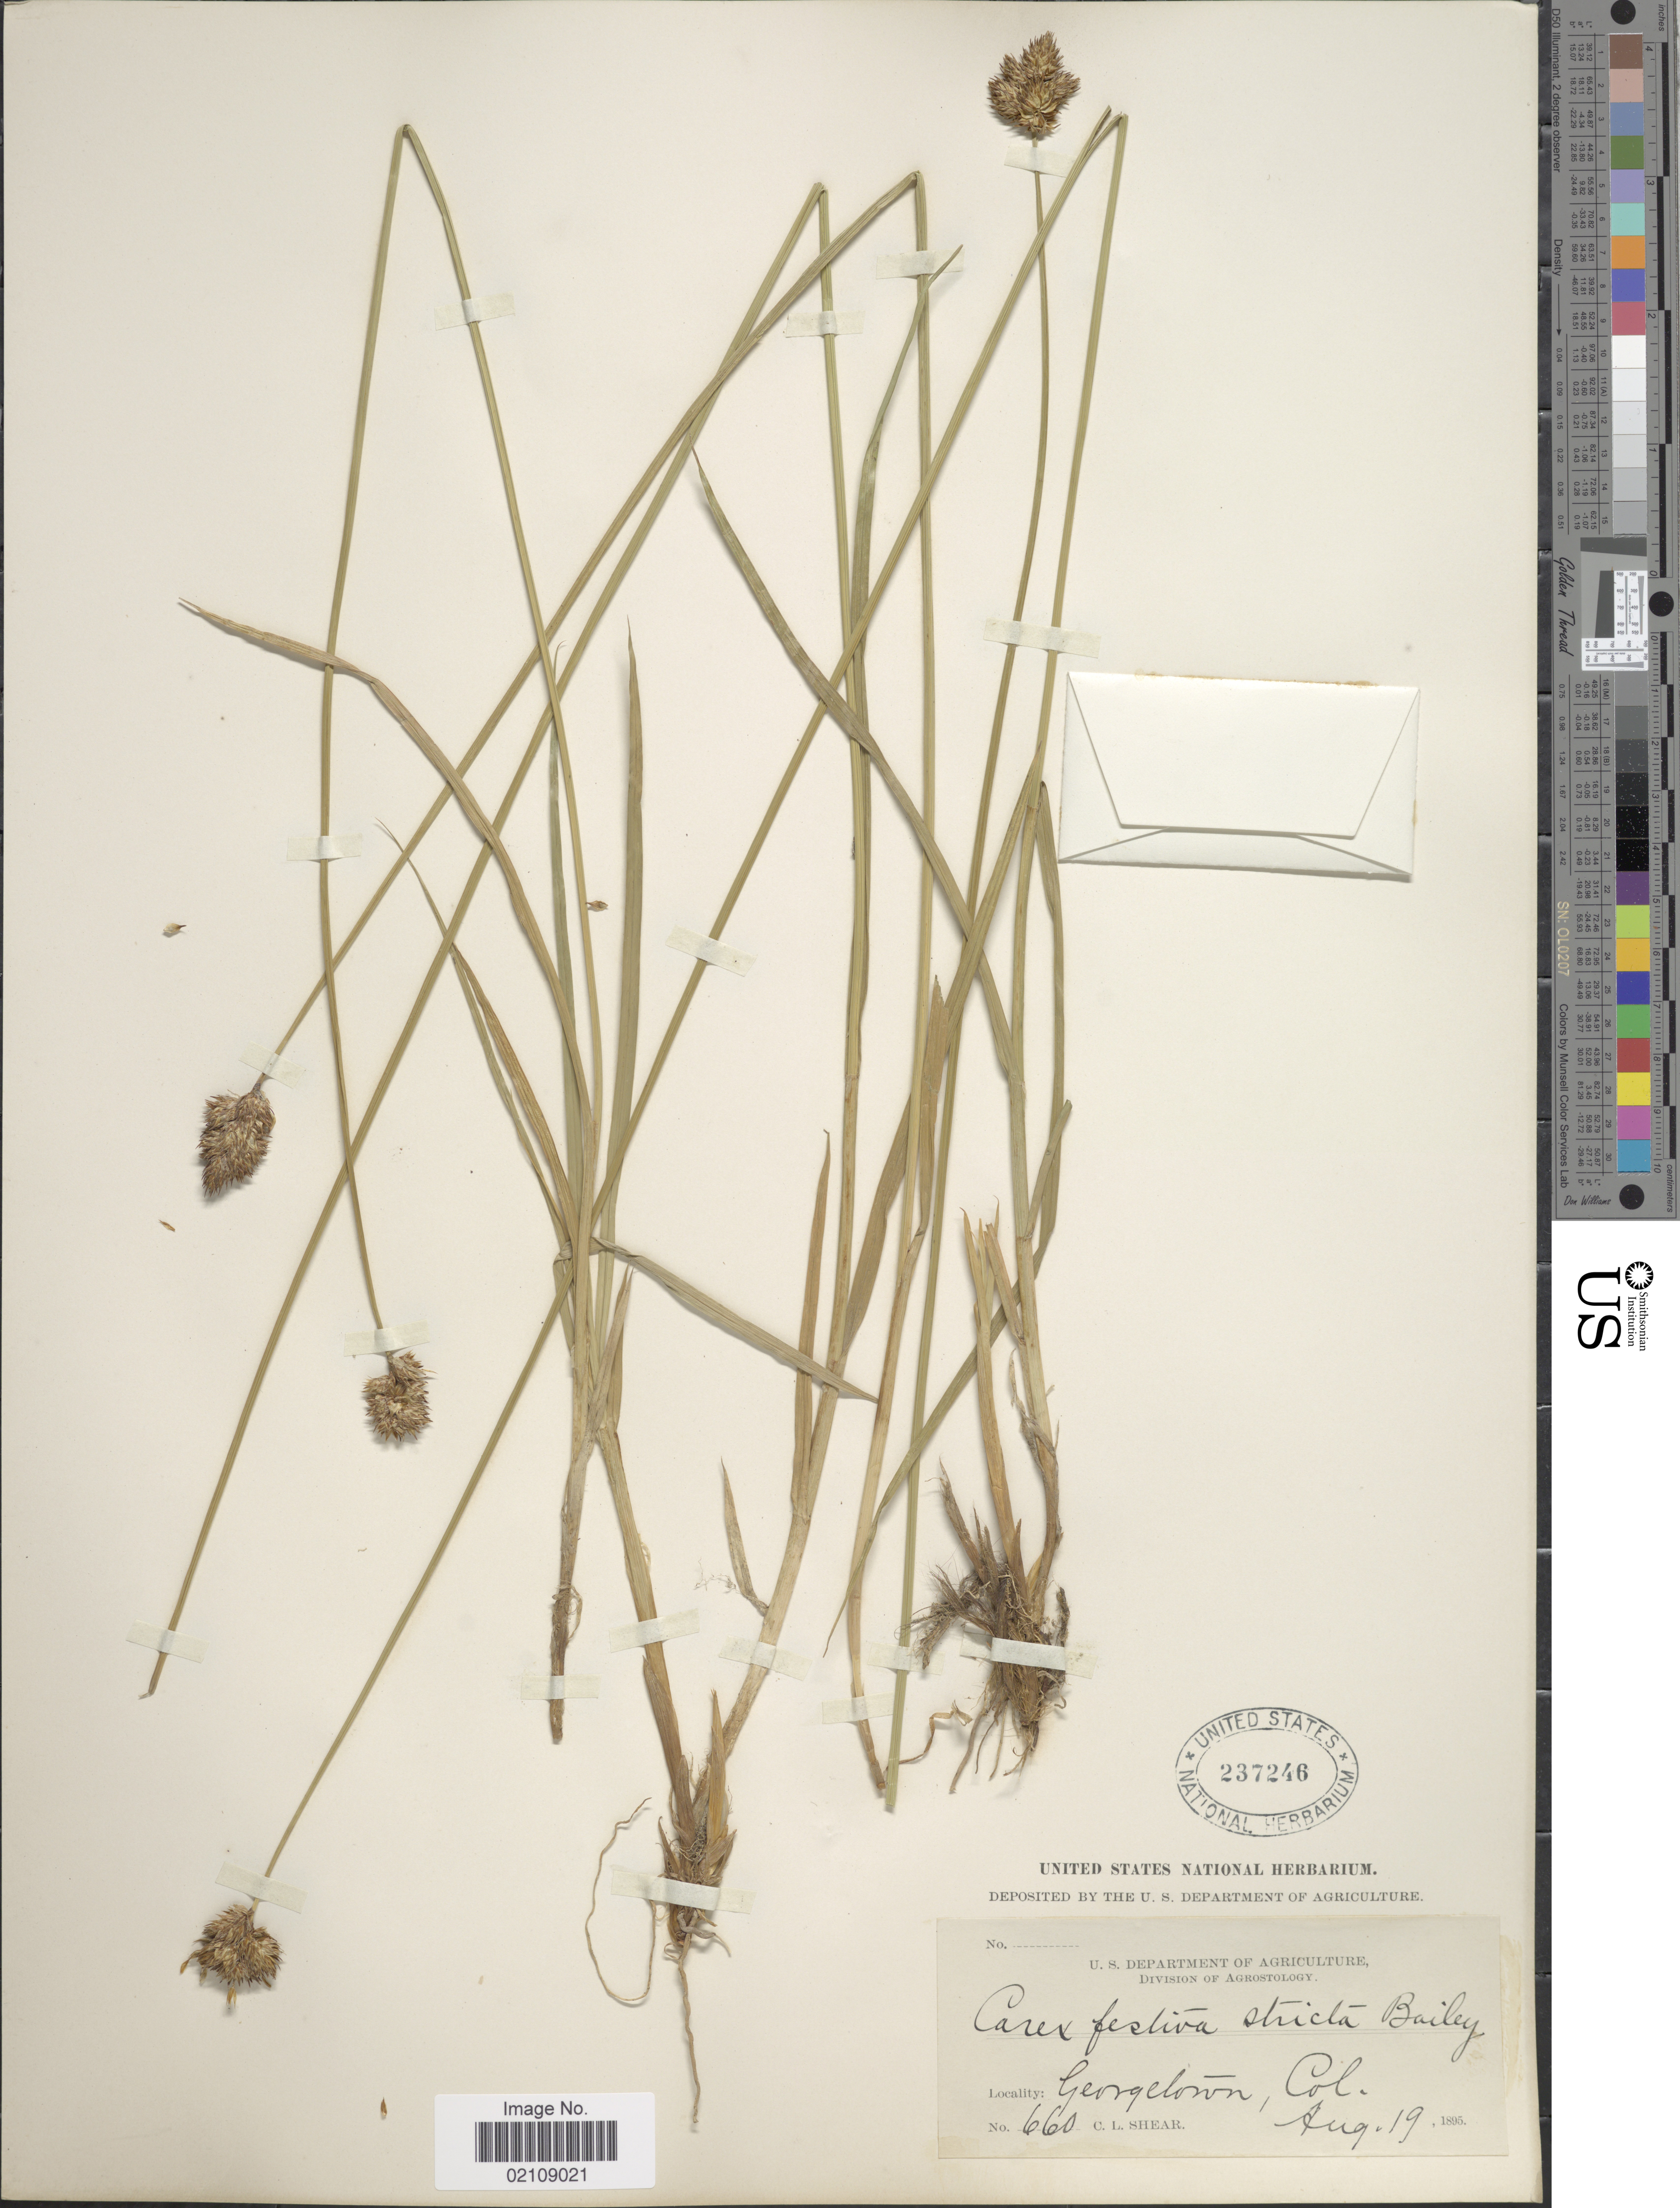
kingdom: Plantae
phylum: Tracheophyta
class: Liliopsida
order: Poales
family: Cyperaceae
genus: Carex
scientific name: Carex festiva var. stricta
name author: L.H. Bailey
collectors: C. L. Shear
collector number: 660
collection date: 1895-08-19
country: United States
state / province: Colorado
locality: Georgetown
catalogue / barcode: US 237246